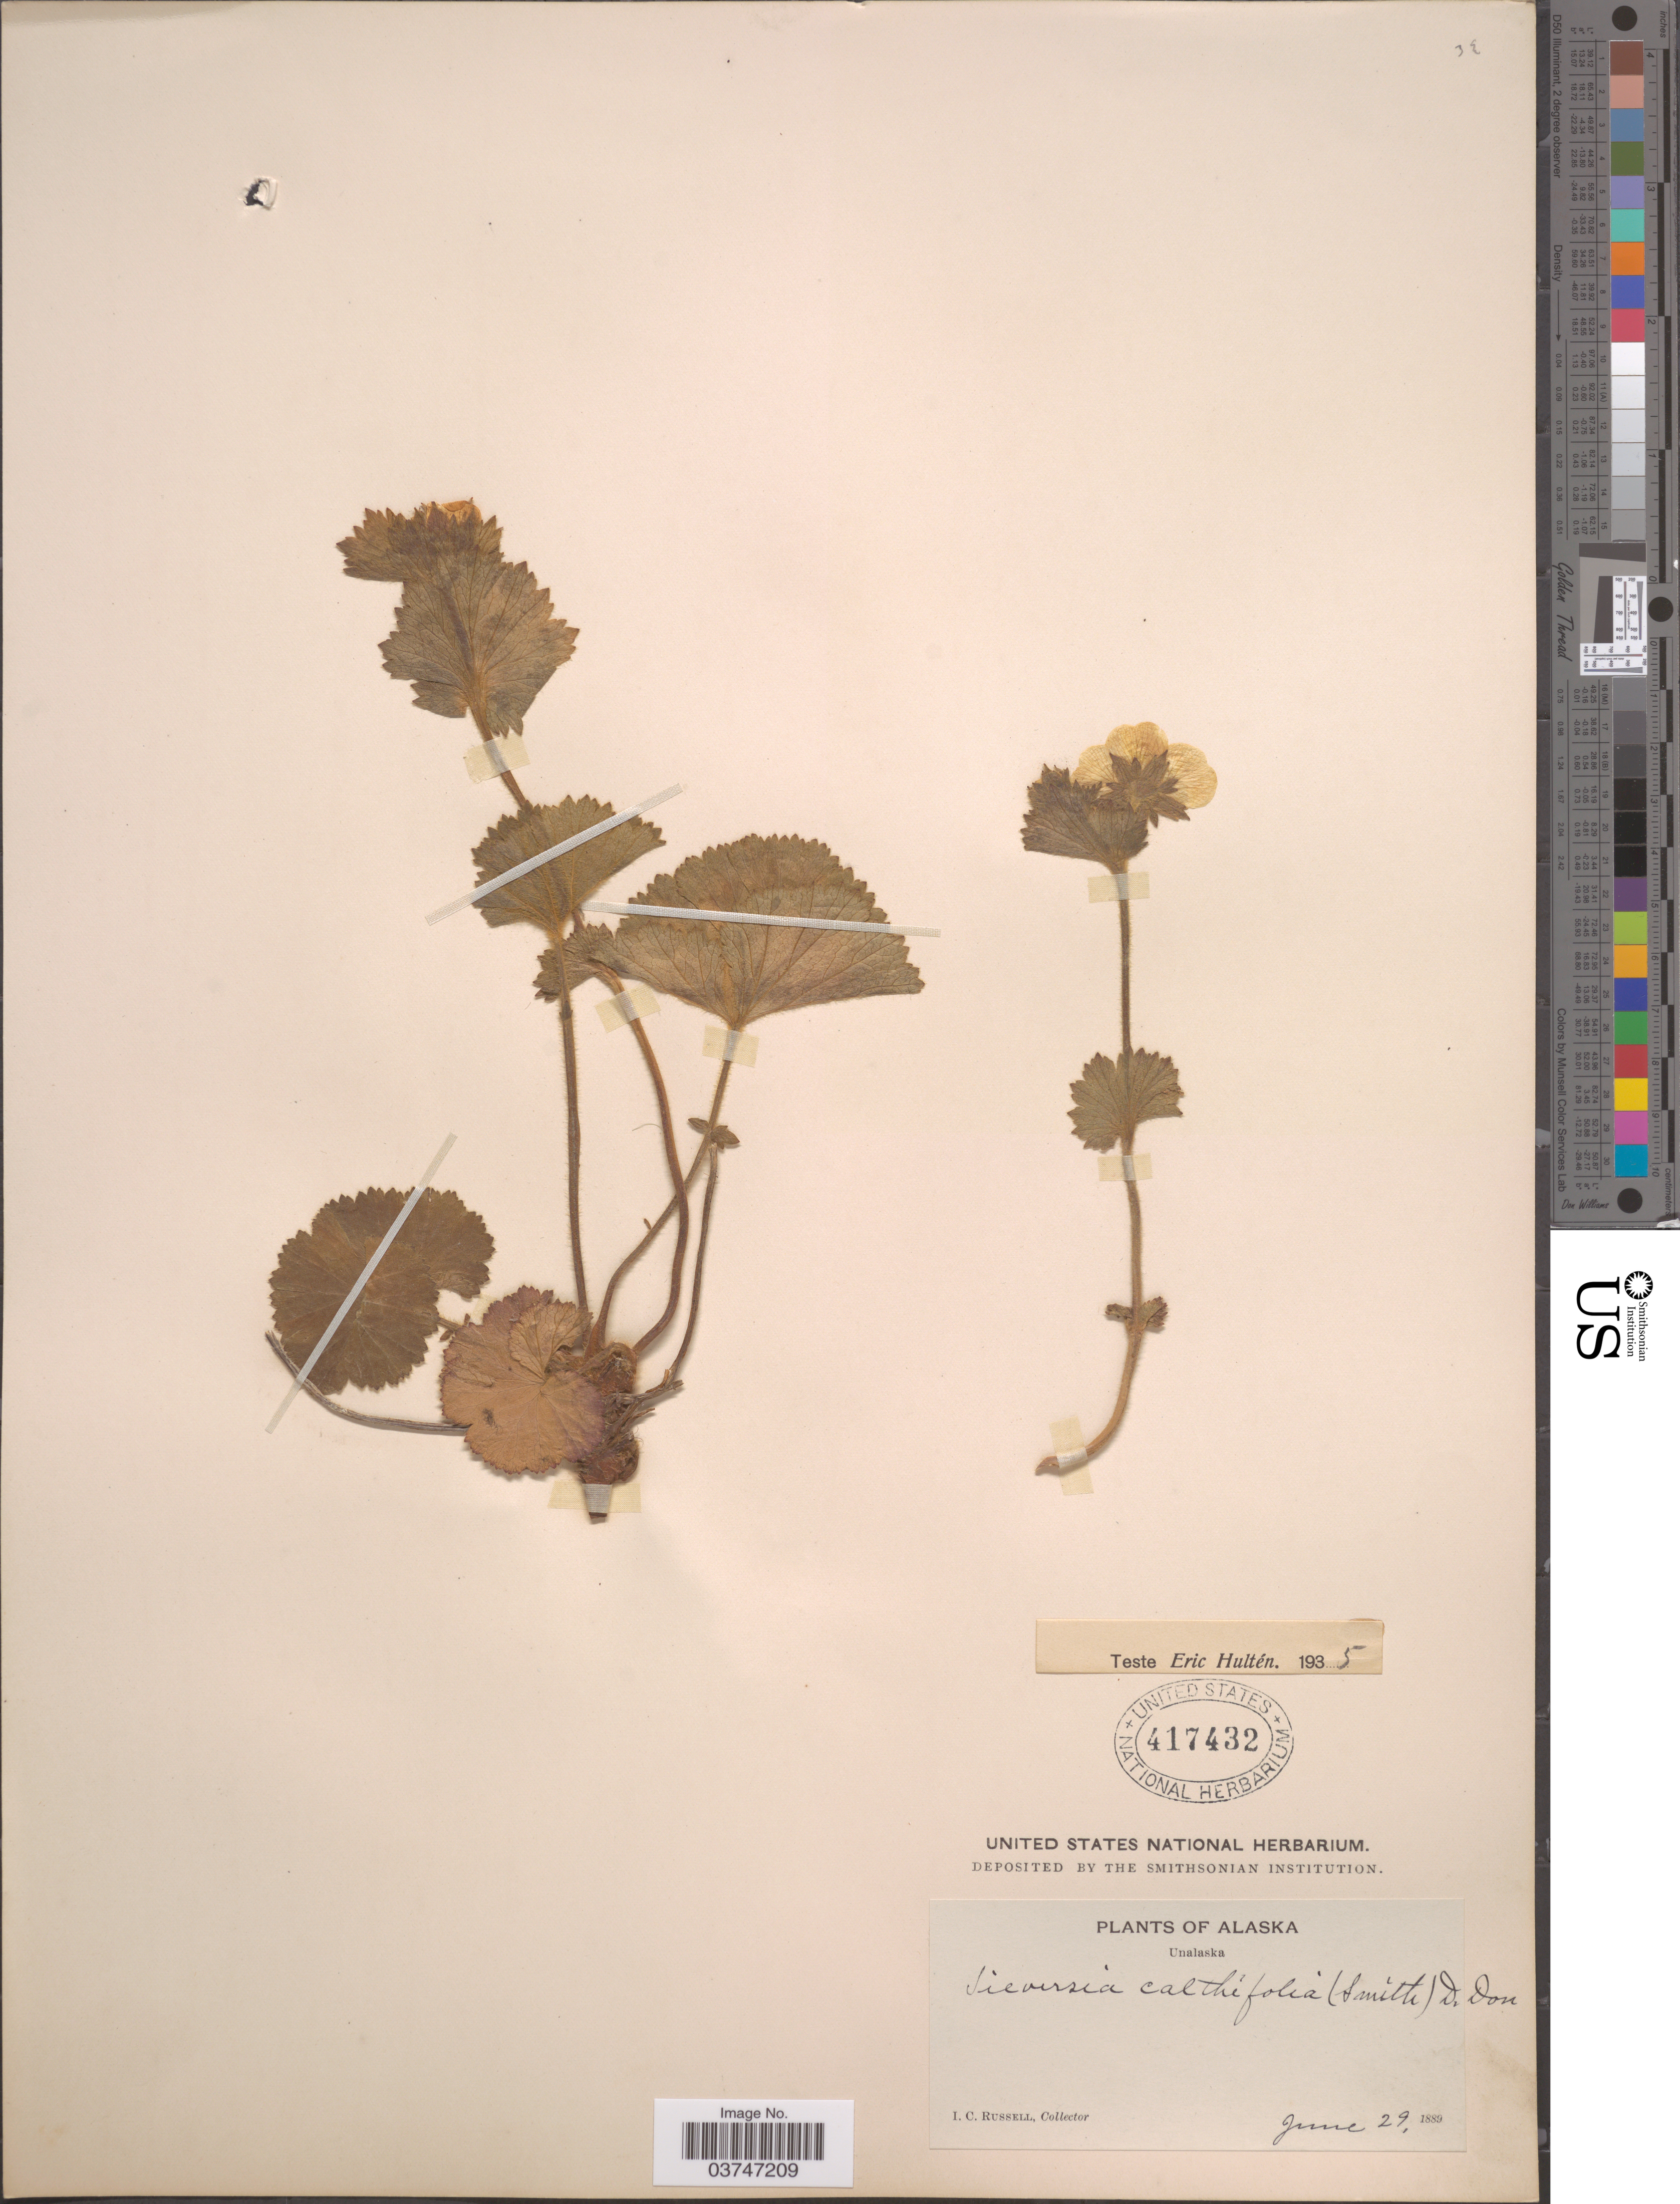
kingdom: Plantae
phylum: Tracheophyta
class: Magnoliopsida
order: Rosales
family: Rosaceae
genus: Geum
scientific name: Geum calthifolium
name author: Menzies ex Sm.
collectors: I. C. Russell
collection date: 1889-06-29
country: United States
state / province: Alaska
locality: Unalaska.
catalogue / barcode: US 417432